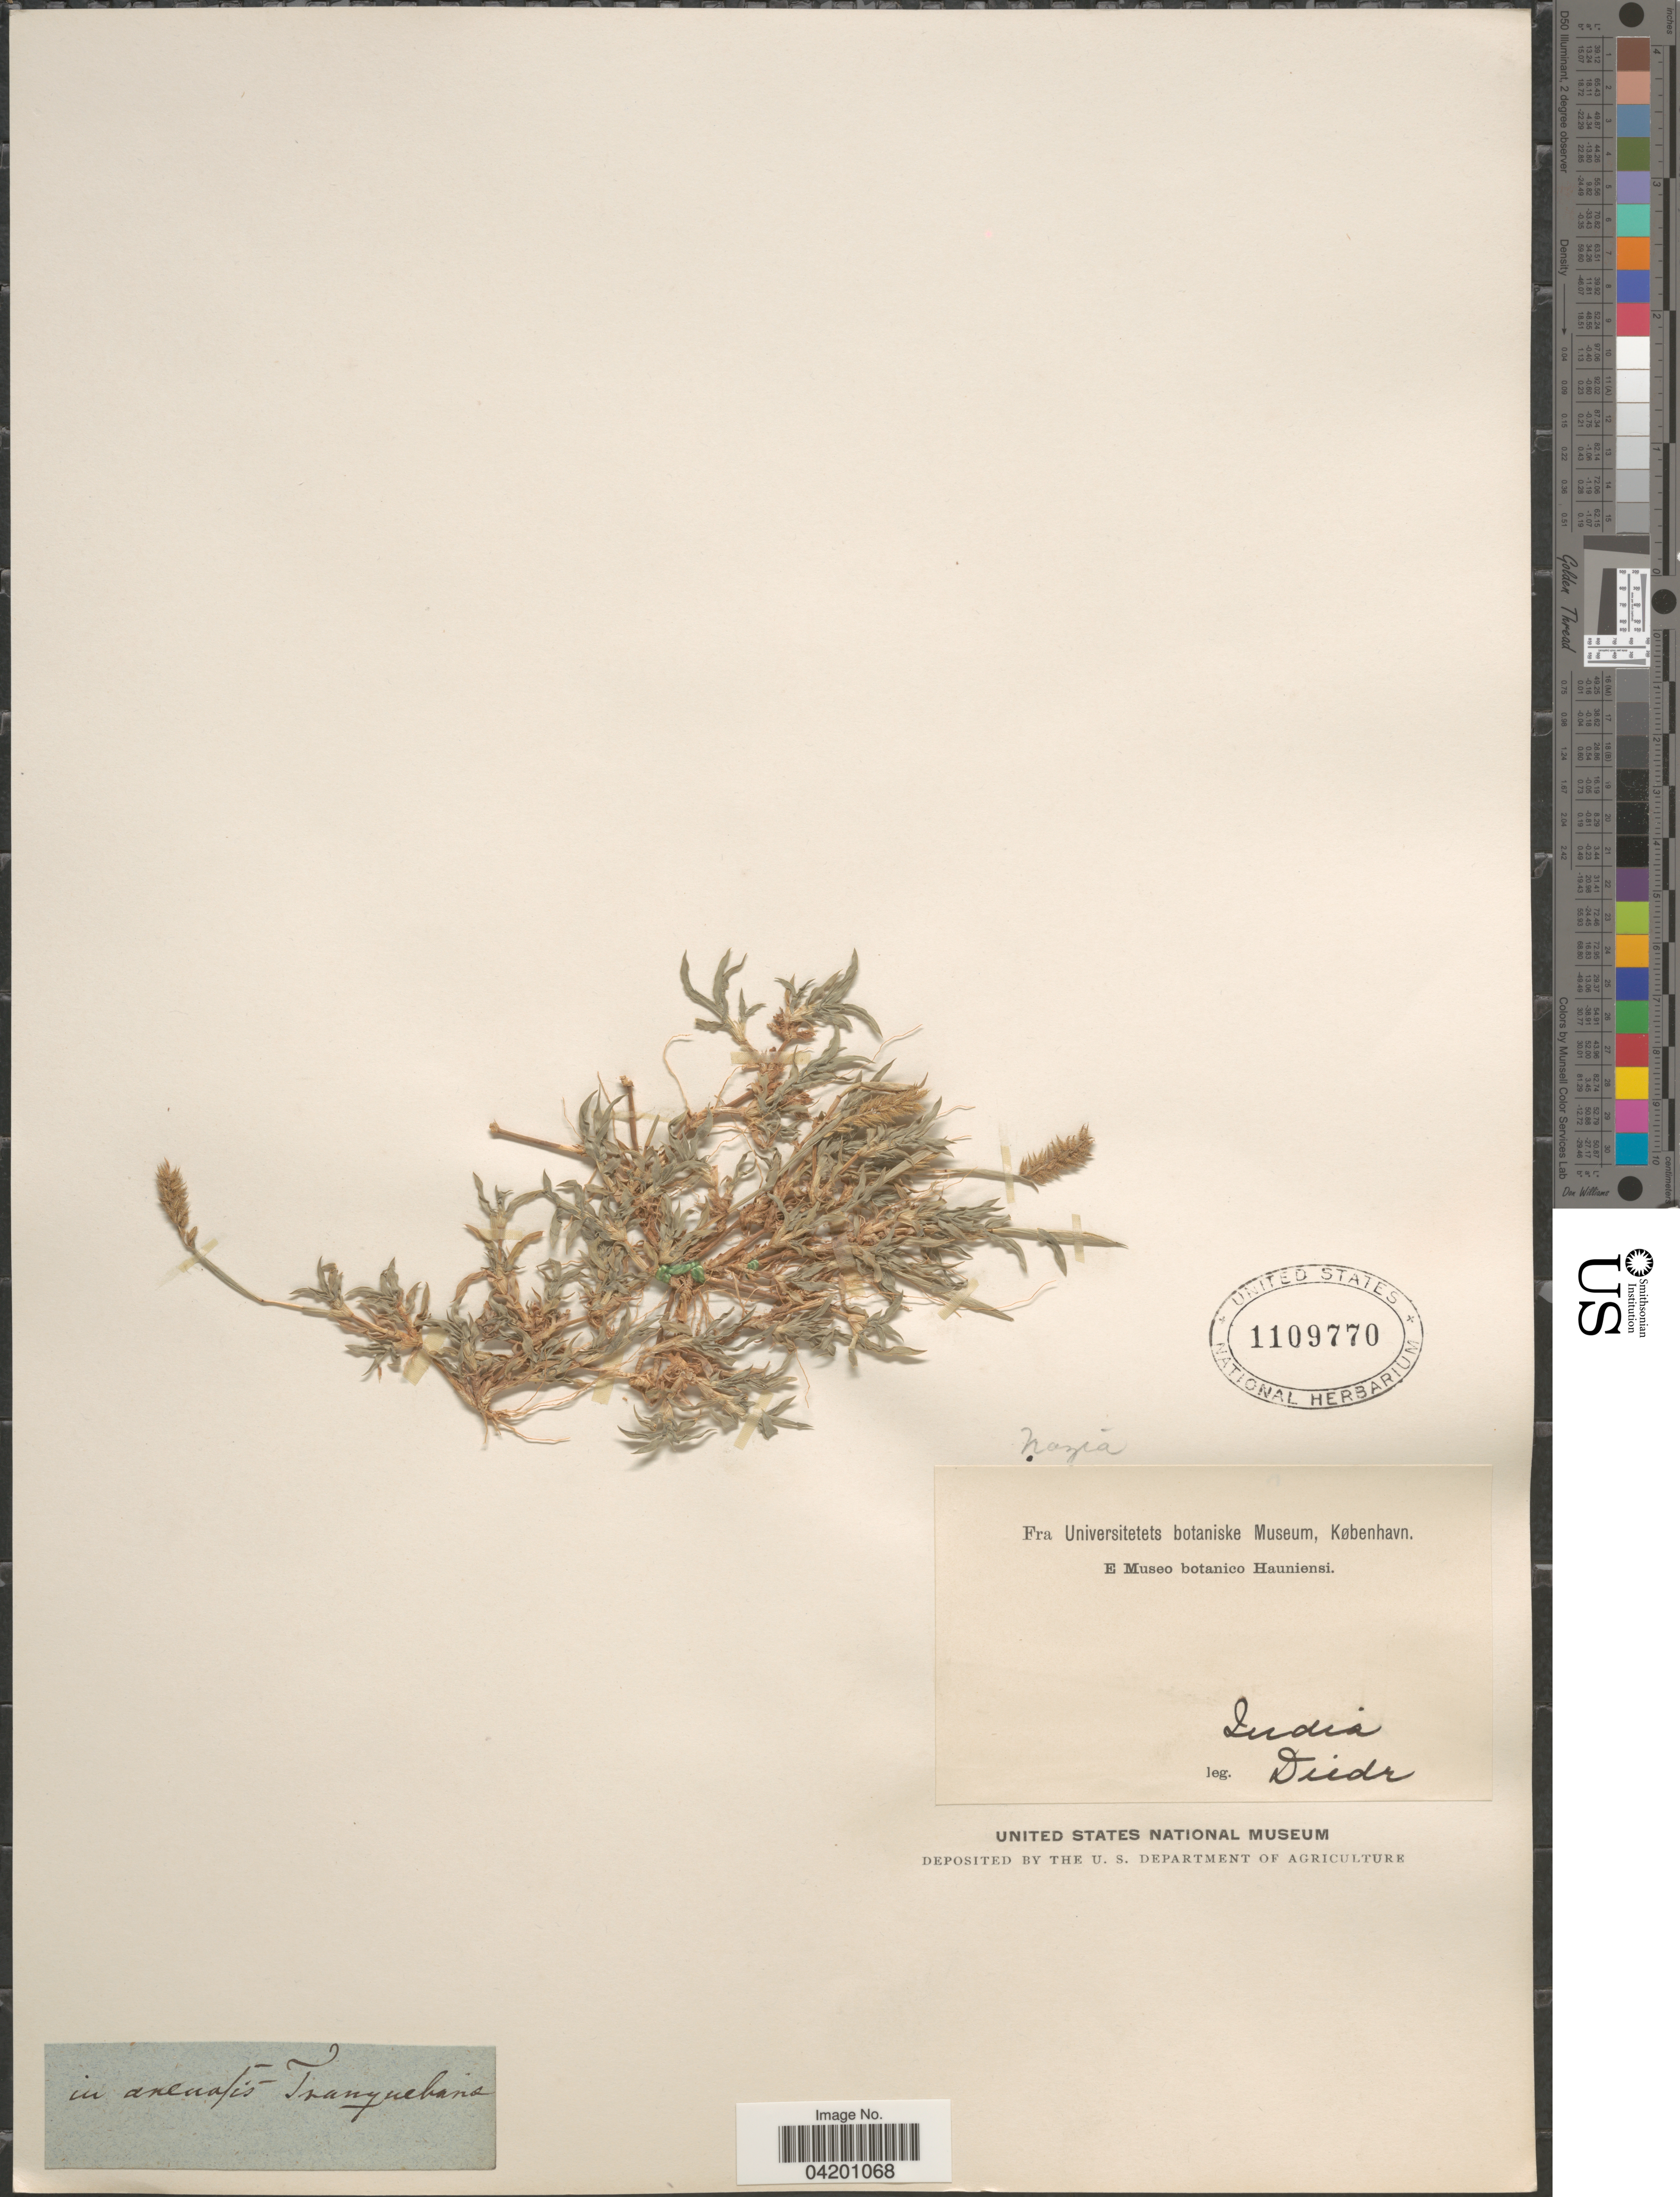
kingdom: Plantae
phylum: Tracheophyta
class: Liliopsida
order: Poales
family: Poaceae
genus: Tragus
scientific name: Tragus racemosus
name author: (L.) All.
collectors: Diedr.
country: India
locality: In arenosis Tranquebaria.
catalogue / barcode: US 1109770